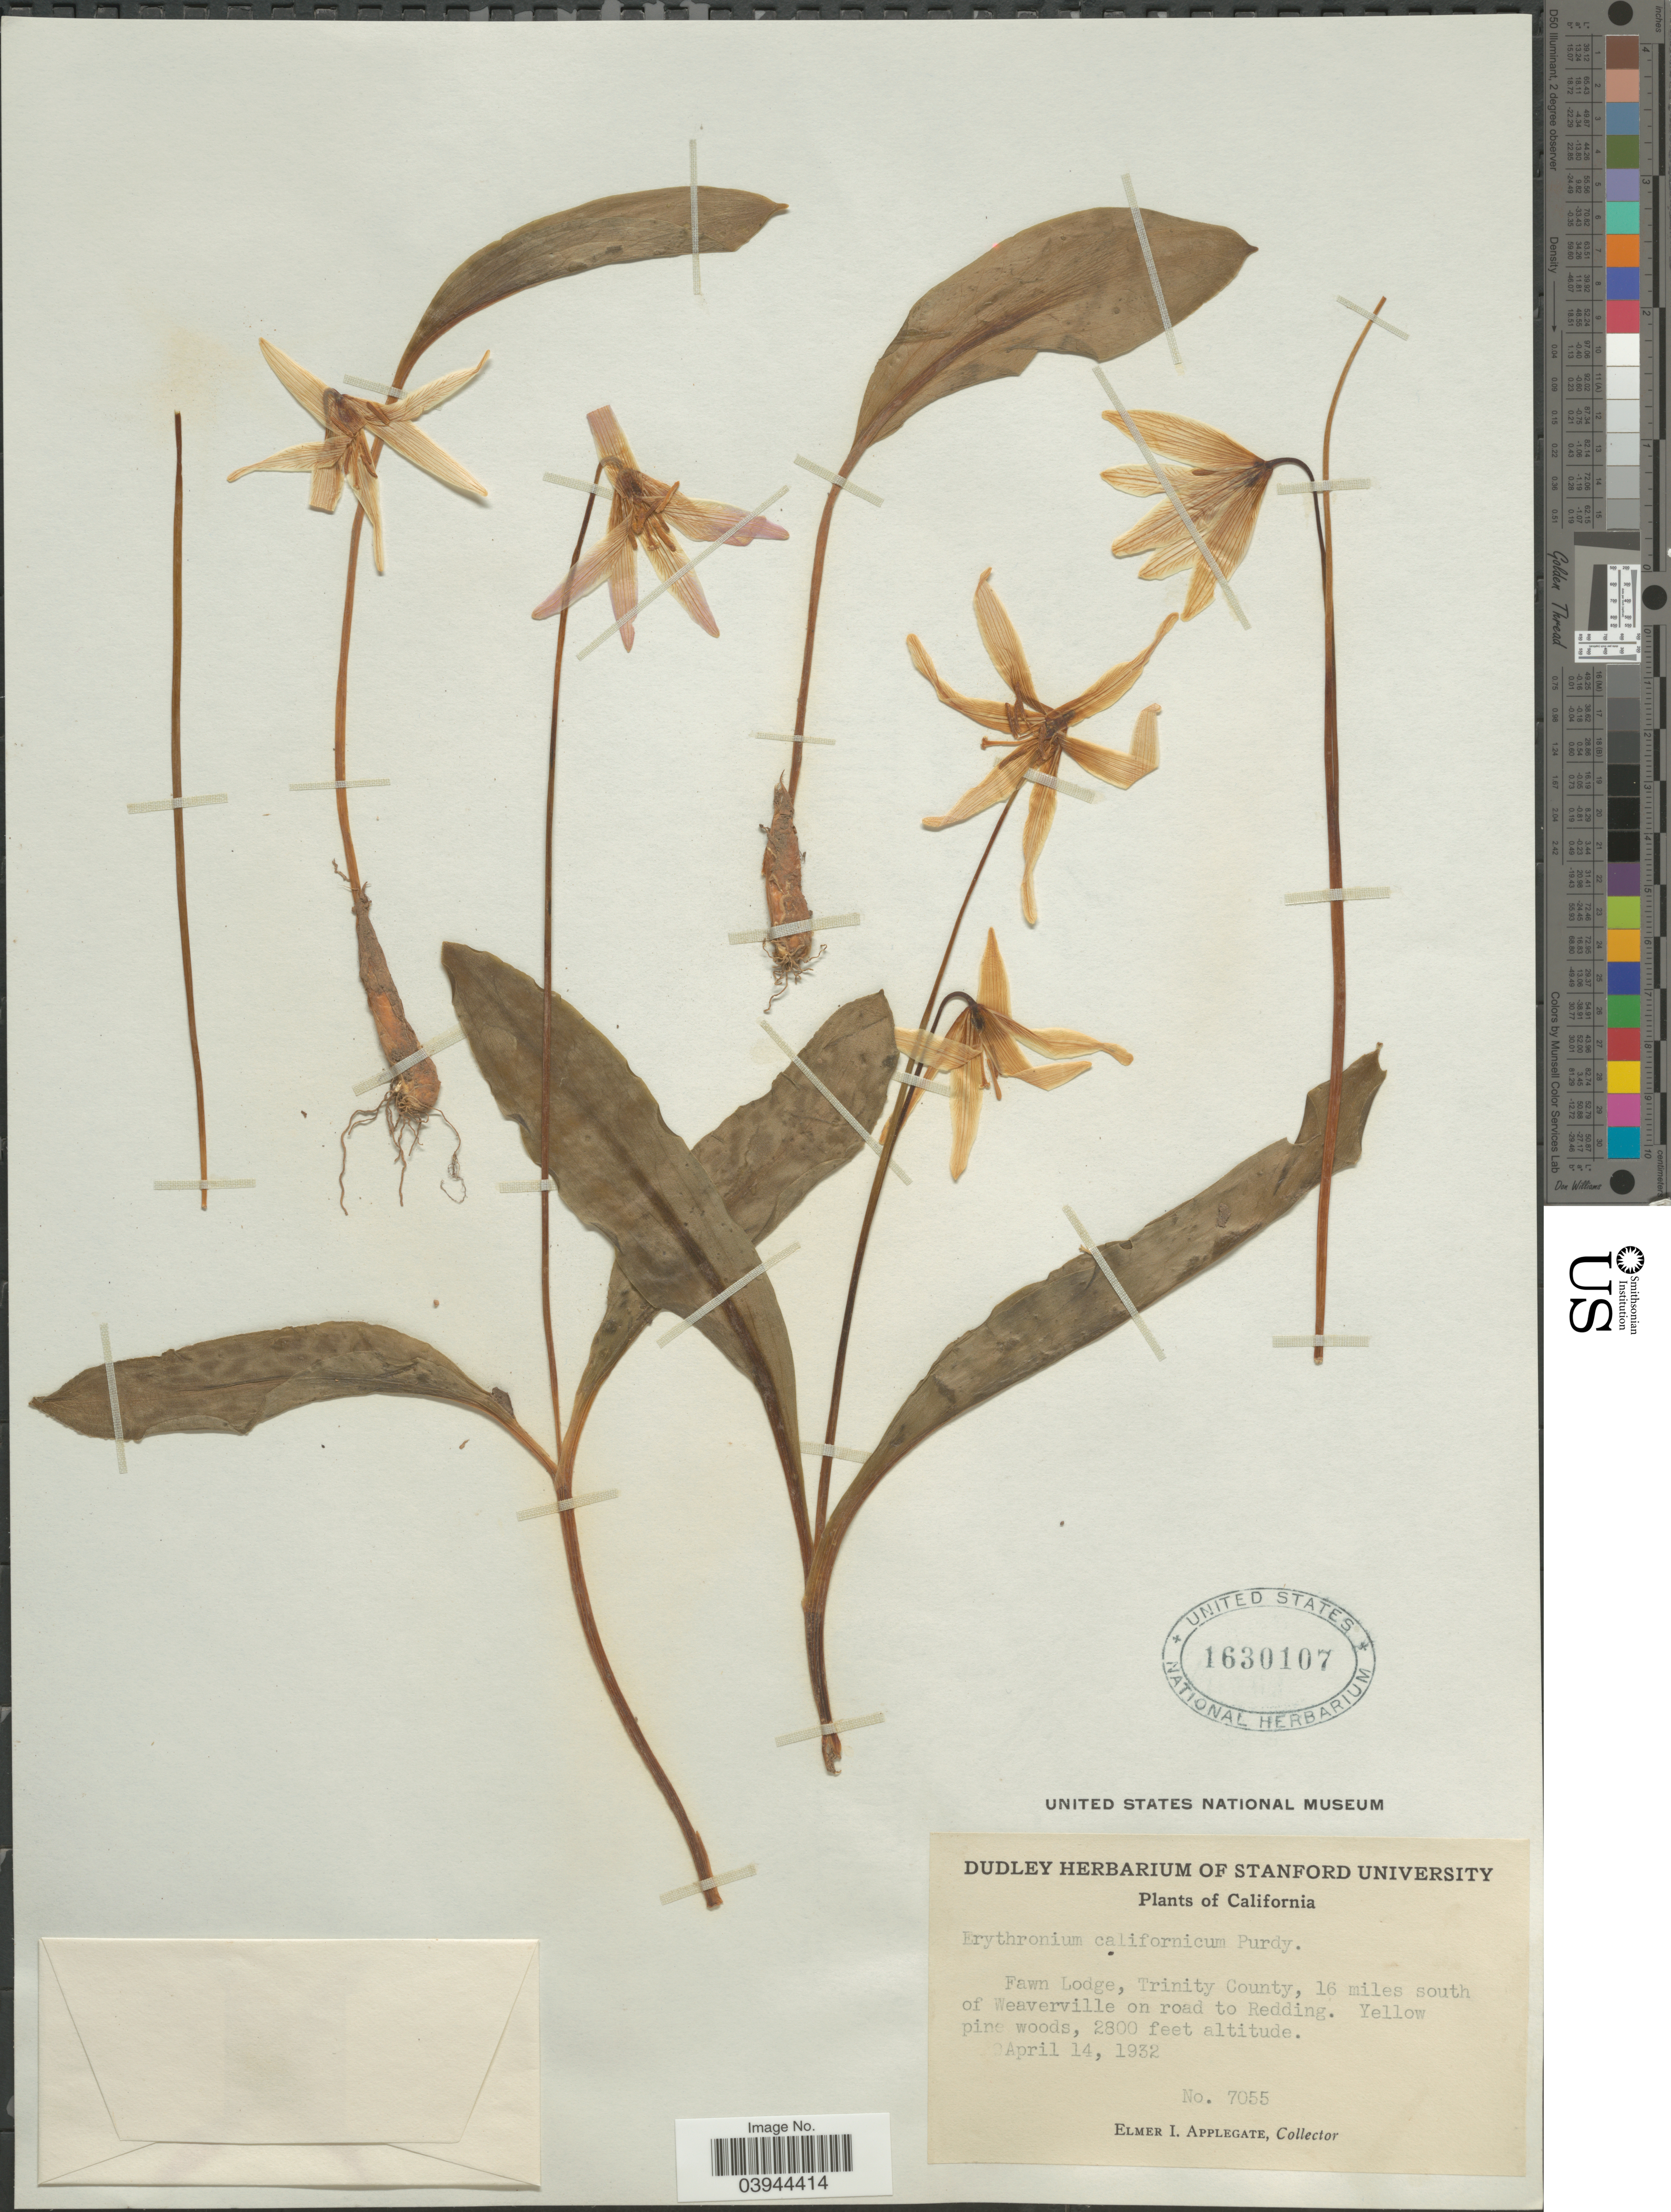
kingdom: Plantae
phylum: Tracheophyta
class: Liliopsida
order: Liliales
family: Liliaceae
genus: Erythronium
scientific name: Erythronium californicum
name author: Purdy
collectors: E. I. Applegate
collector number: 7055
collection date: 1932-04-14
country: United States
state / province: California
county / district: Trinity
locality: Fawn Lodge, Trinity County, 16 miles south of Weaverville on road to Redding.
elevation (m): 853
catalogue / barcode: US 1630107